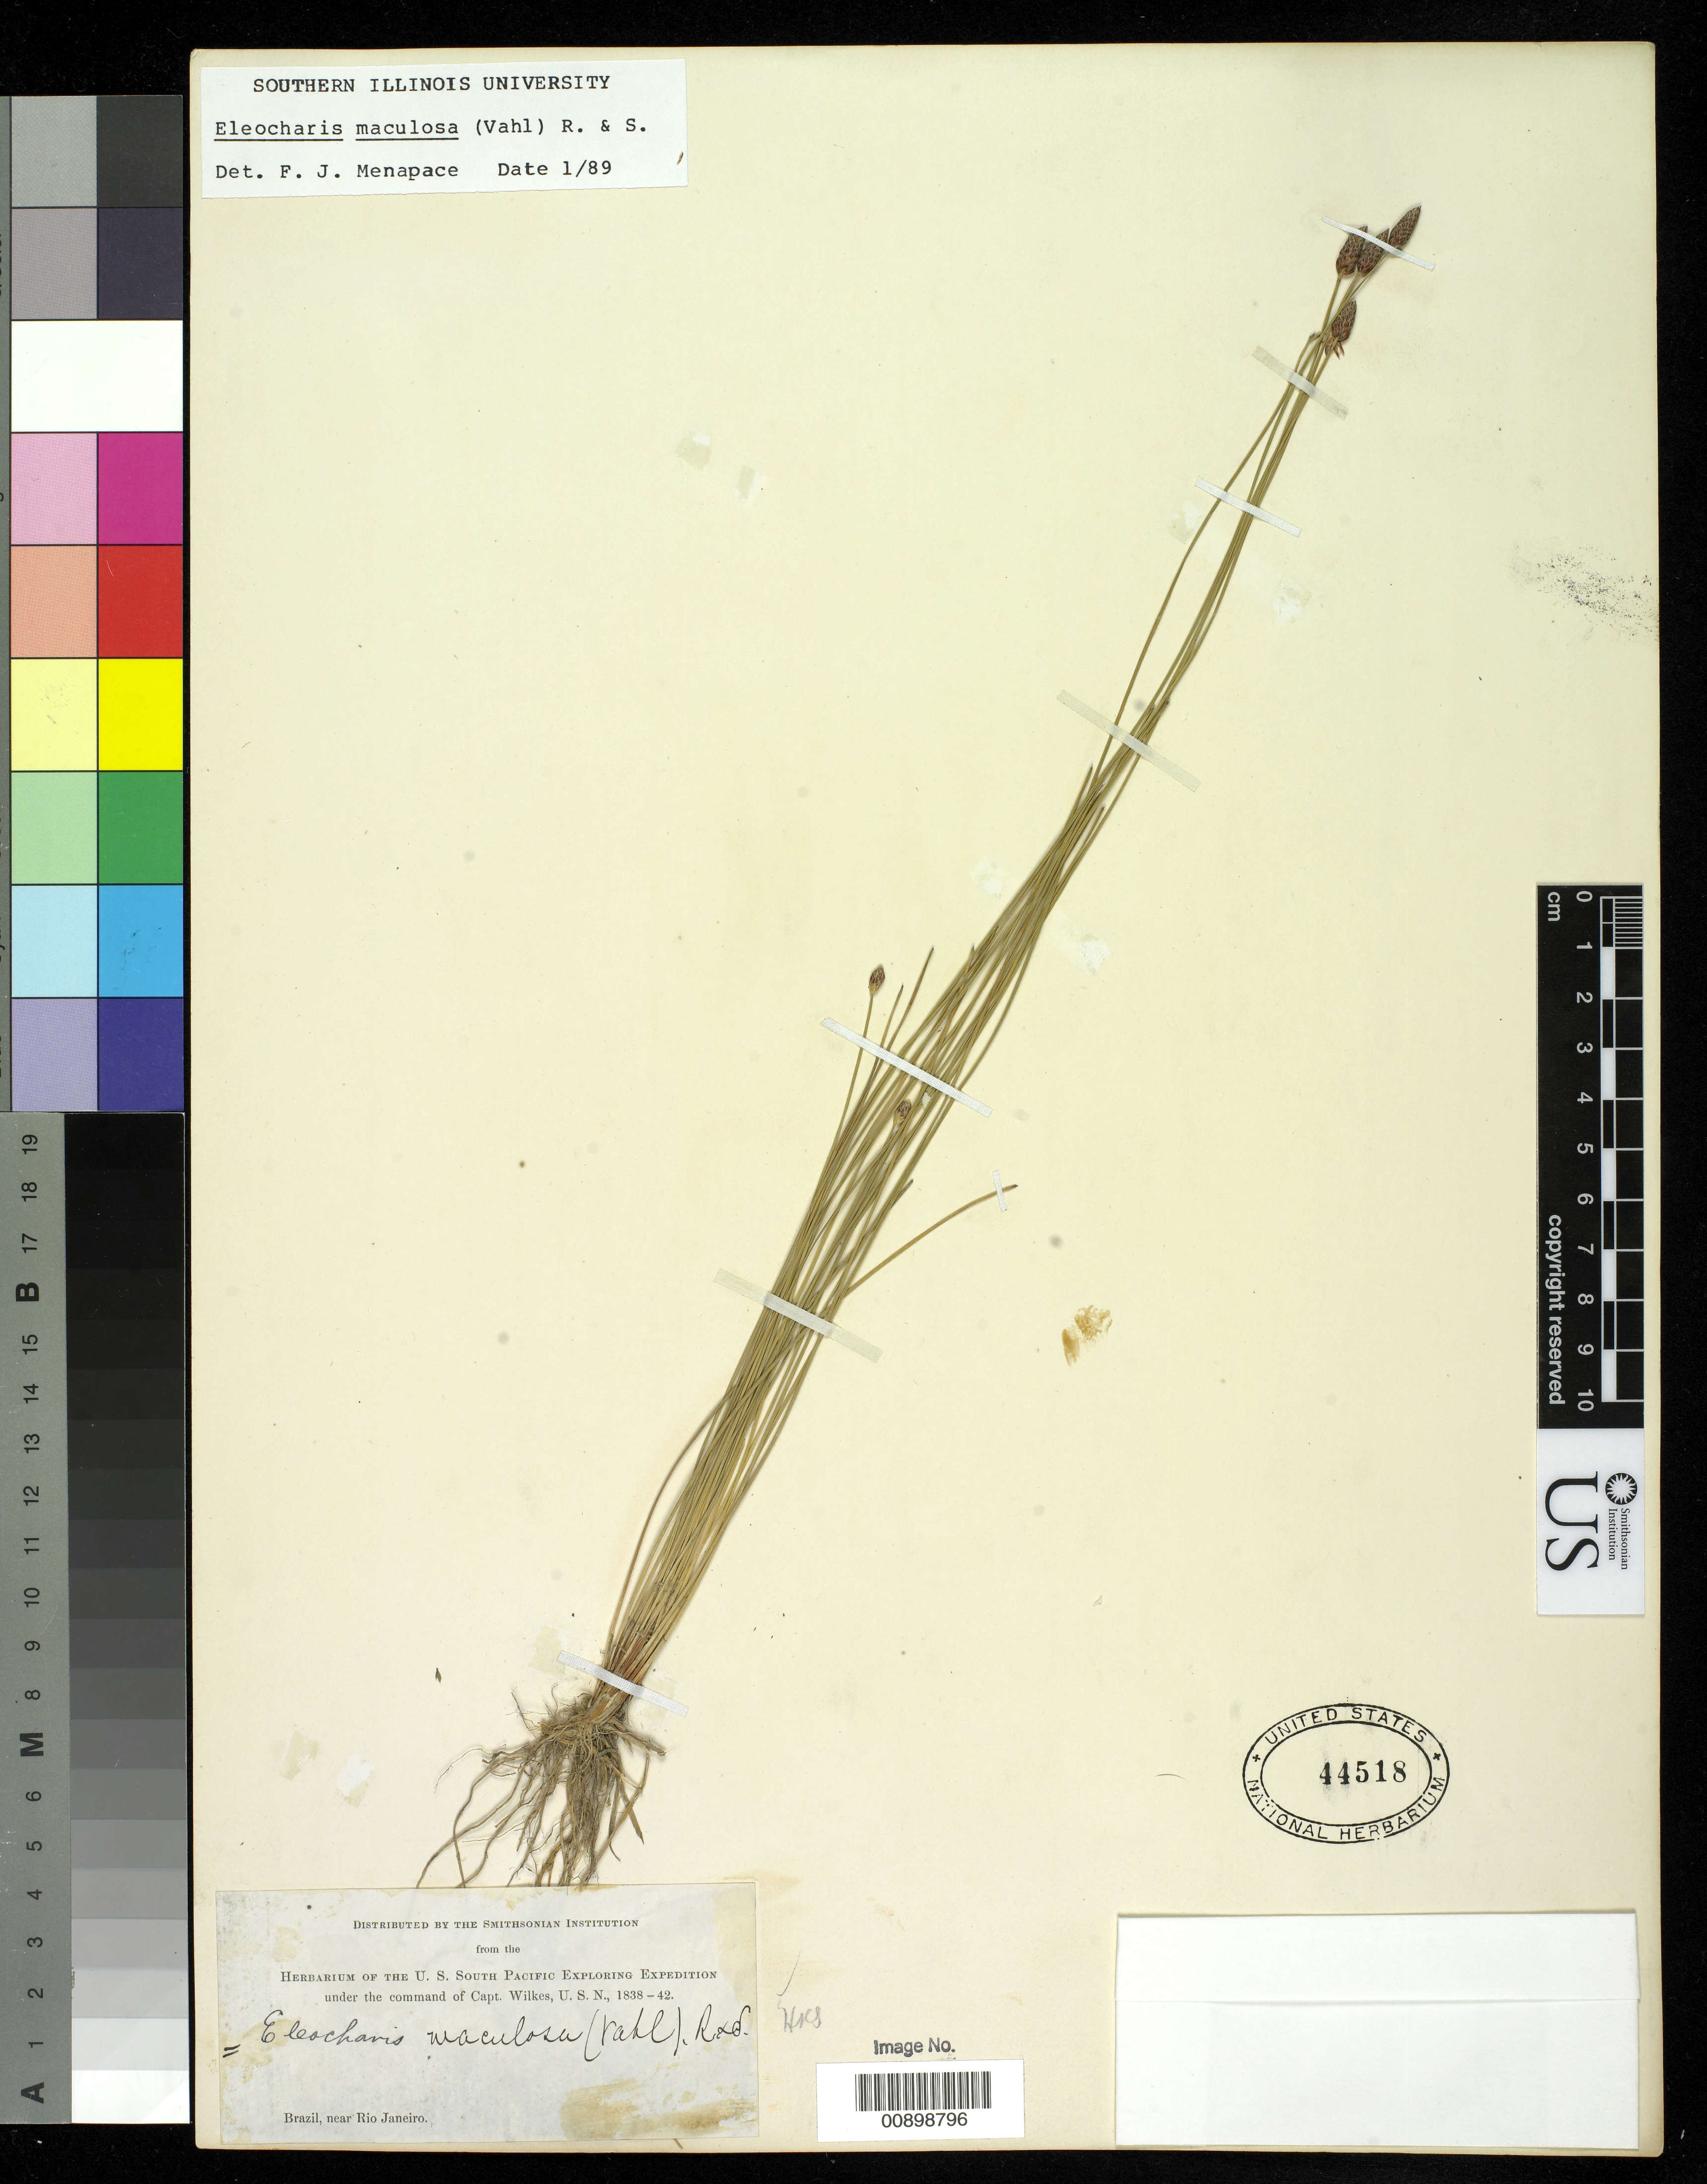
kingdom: Plantae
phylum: Tracheophyta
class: Liliopsida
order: Poales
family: Cyperaceae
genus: Eleocharis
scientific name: Eleocharis maculosa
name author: (Vahl) Roem. & Schult.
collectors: Wilkes Explor. Exped.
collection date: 1838/1842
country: Brazil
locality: Rio Janeiro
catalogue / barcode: US 44518